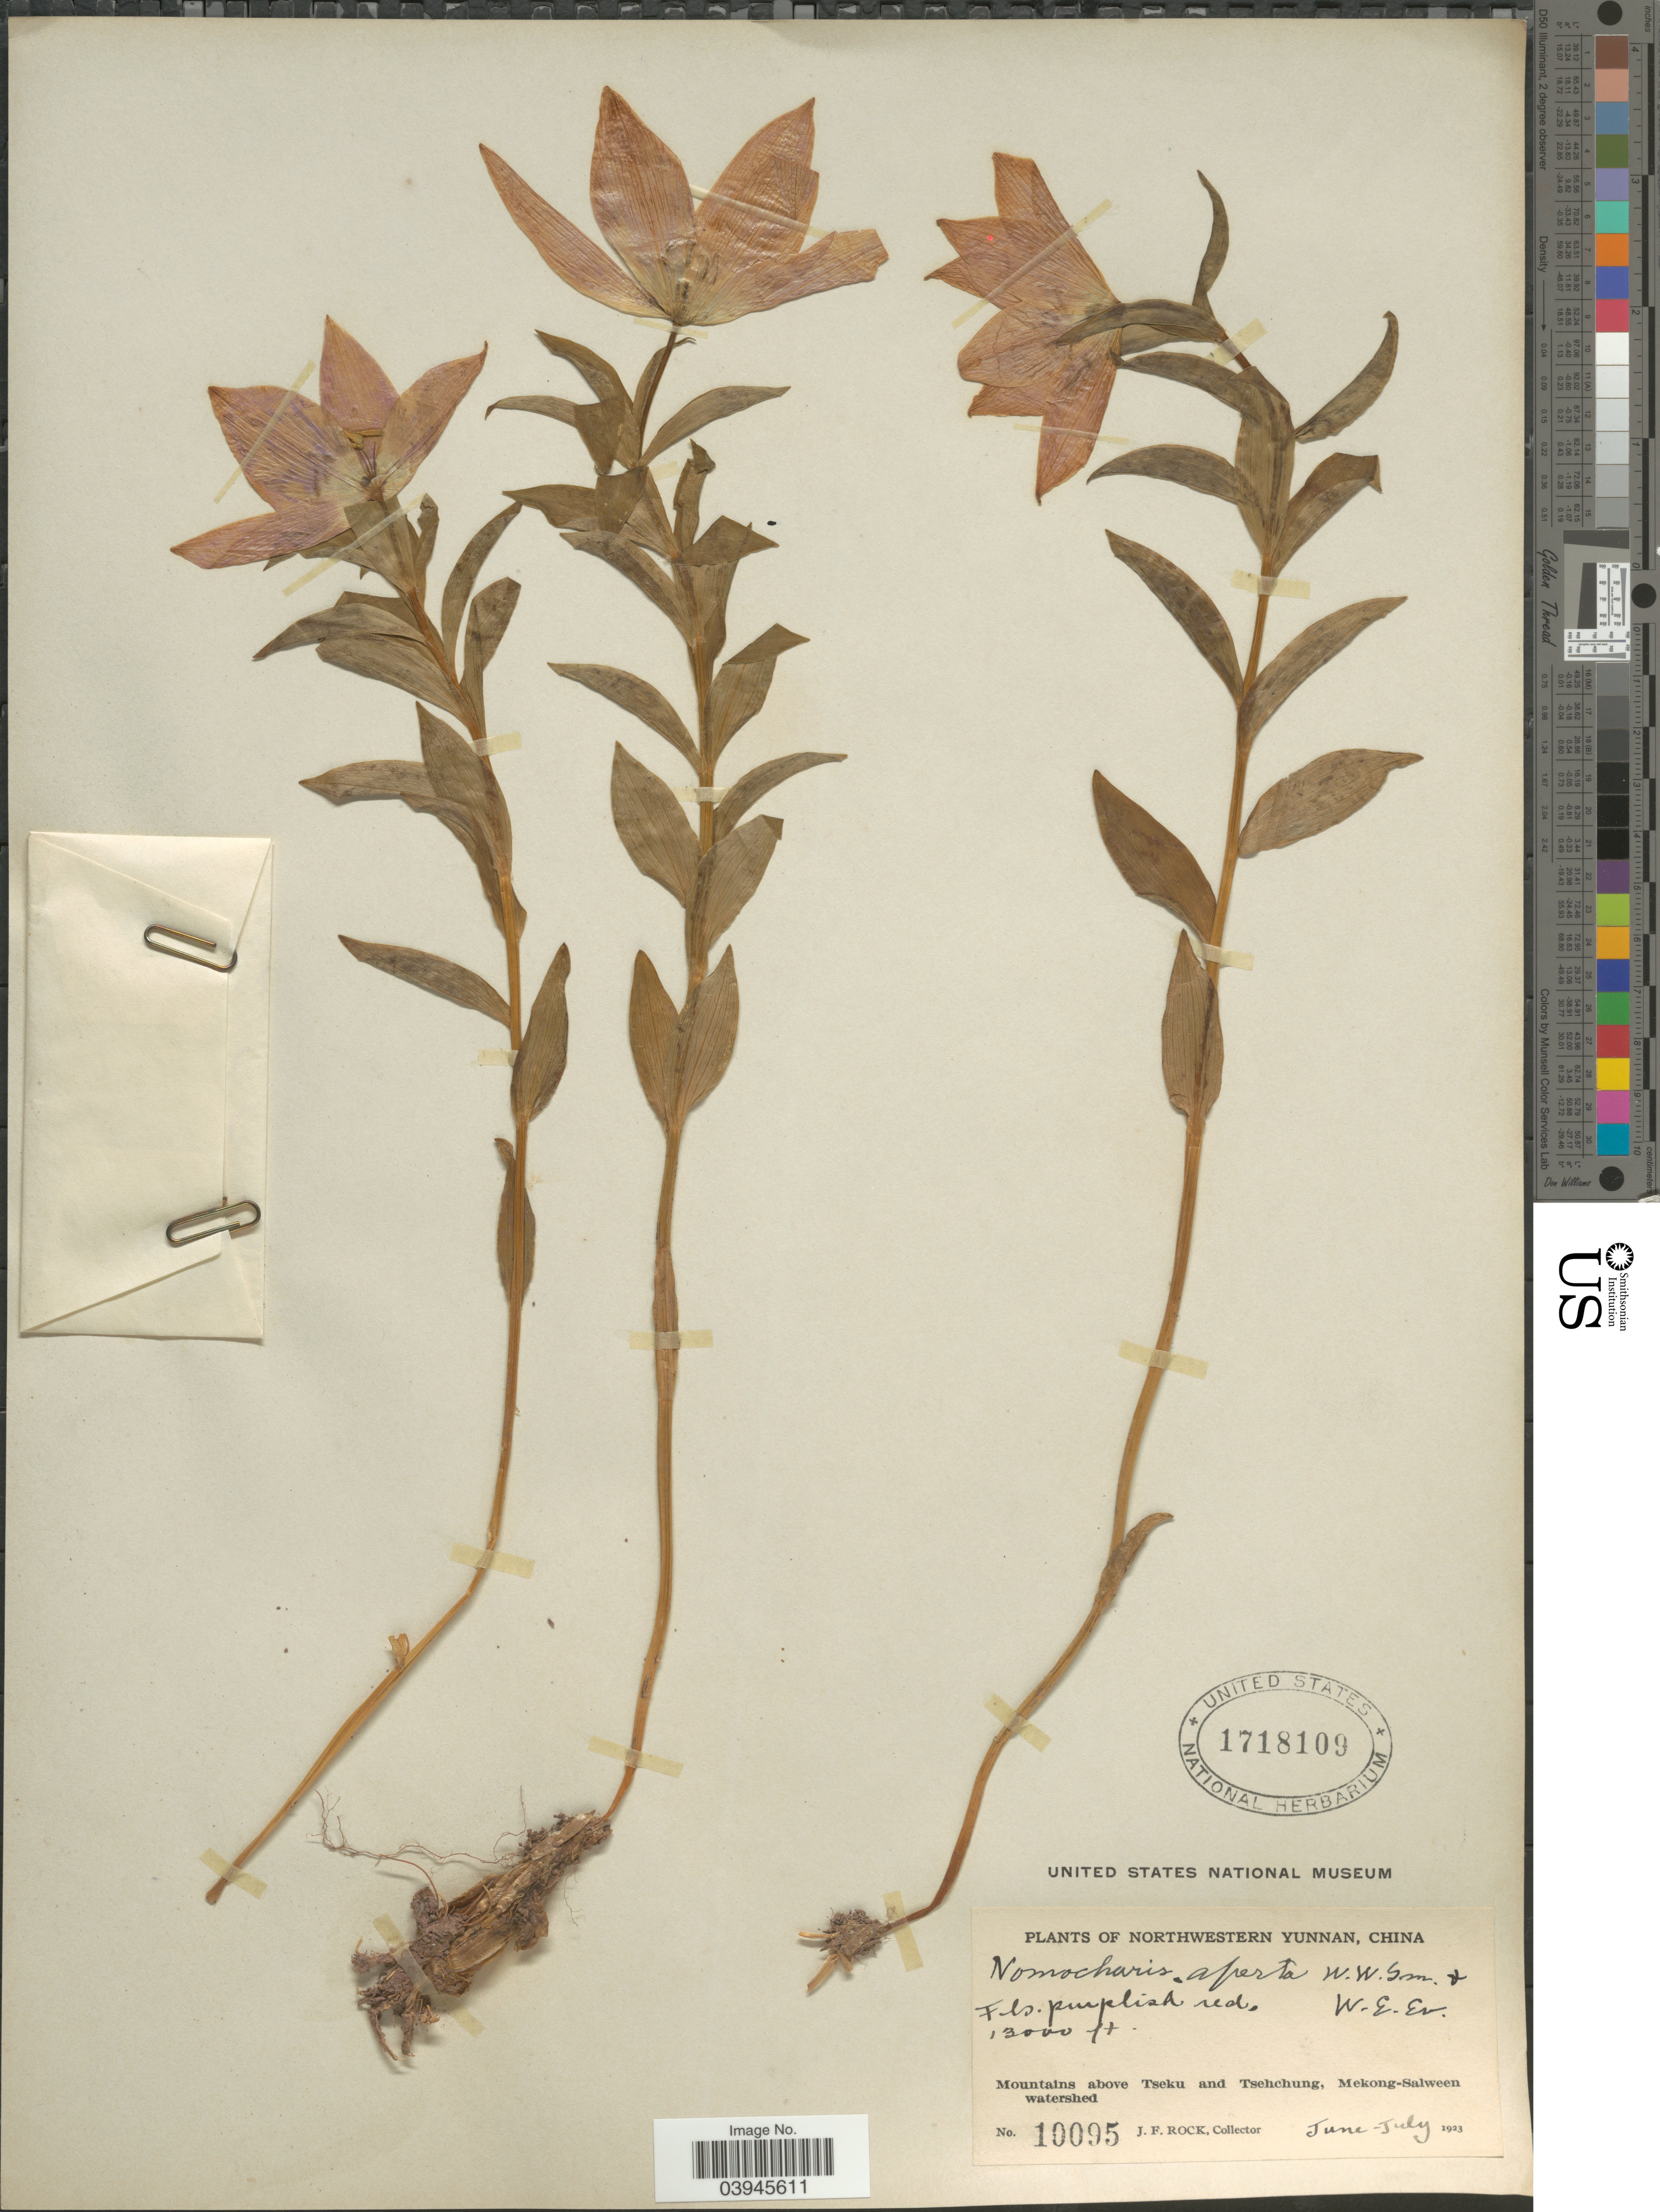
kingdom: Plantae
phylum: Tracheophyta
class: Liliopsida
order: Liliales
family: Liliaceae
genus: Lilium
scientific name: Lilium apertum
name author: Franch.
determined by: Strong, Mark T., (BOT), Smithsonian Institution - National Museum of Natural History (UNITED STATES)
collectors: J. Rock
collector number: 10095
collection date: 1923-06/1923-07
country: China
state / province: Yunnan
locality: Northwestern Yunnan. Mountains above Tseku and Tsehchung, Mekong-Salween watershed.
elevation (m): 3962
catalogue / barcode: US 1718109